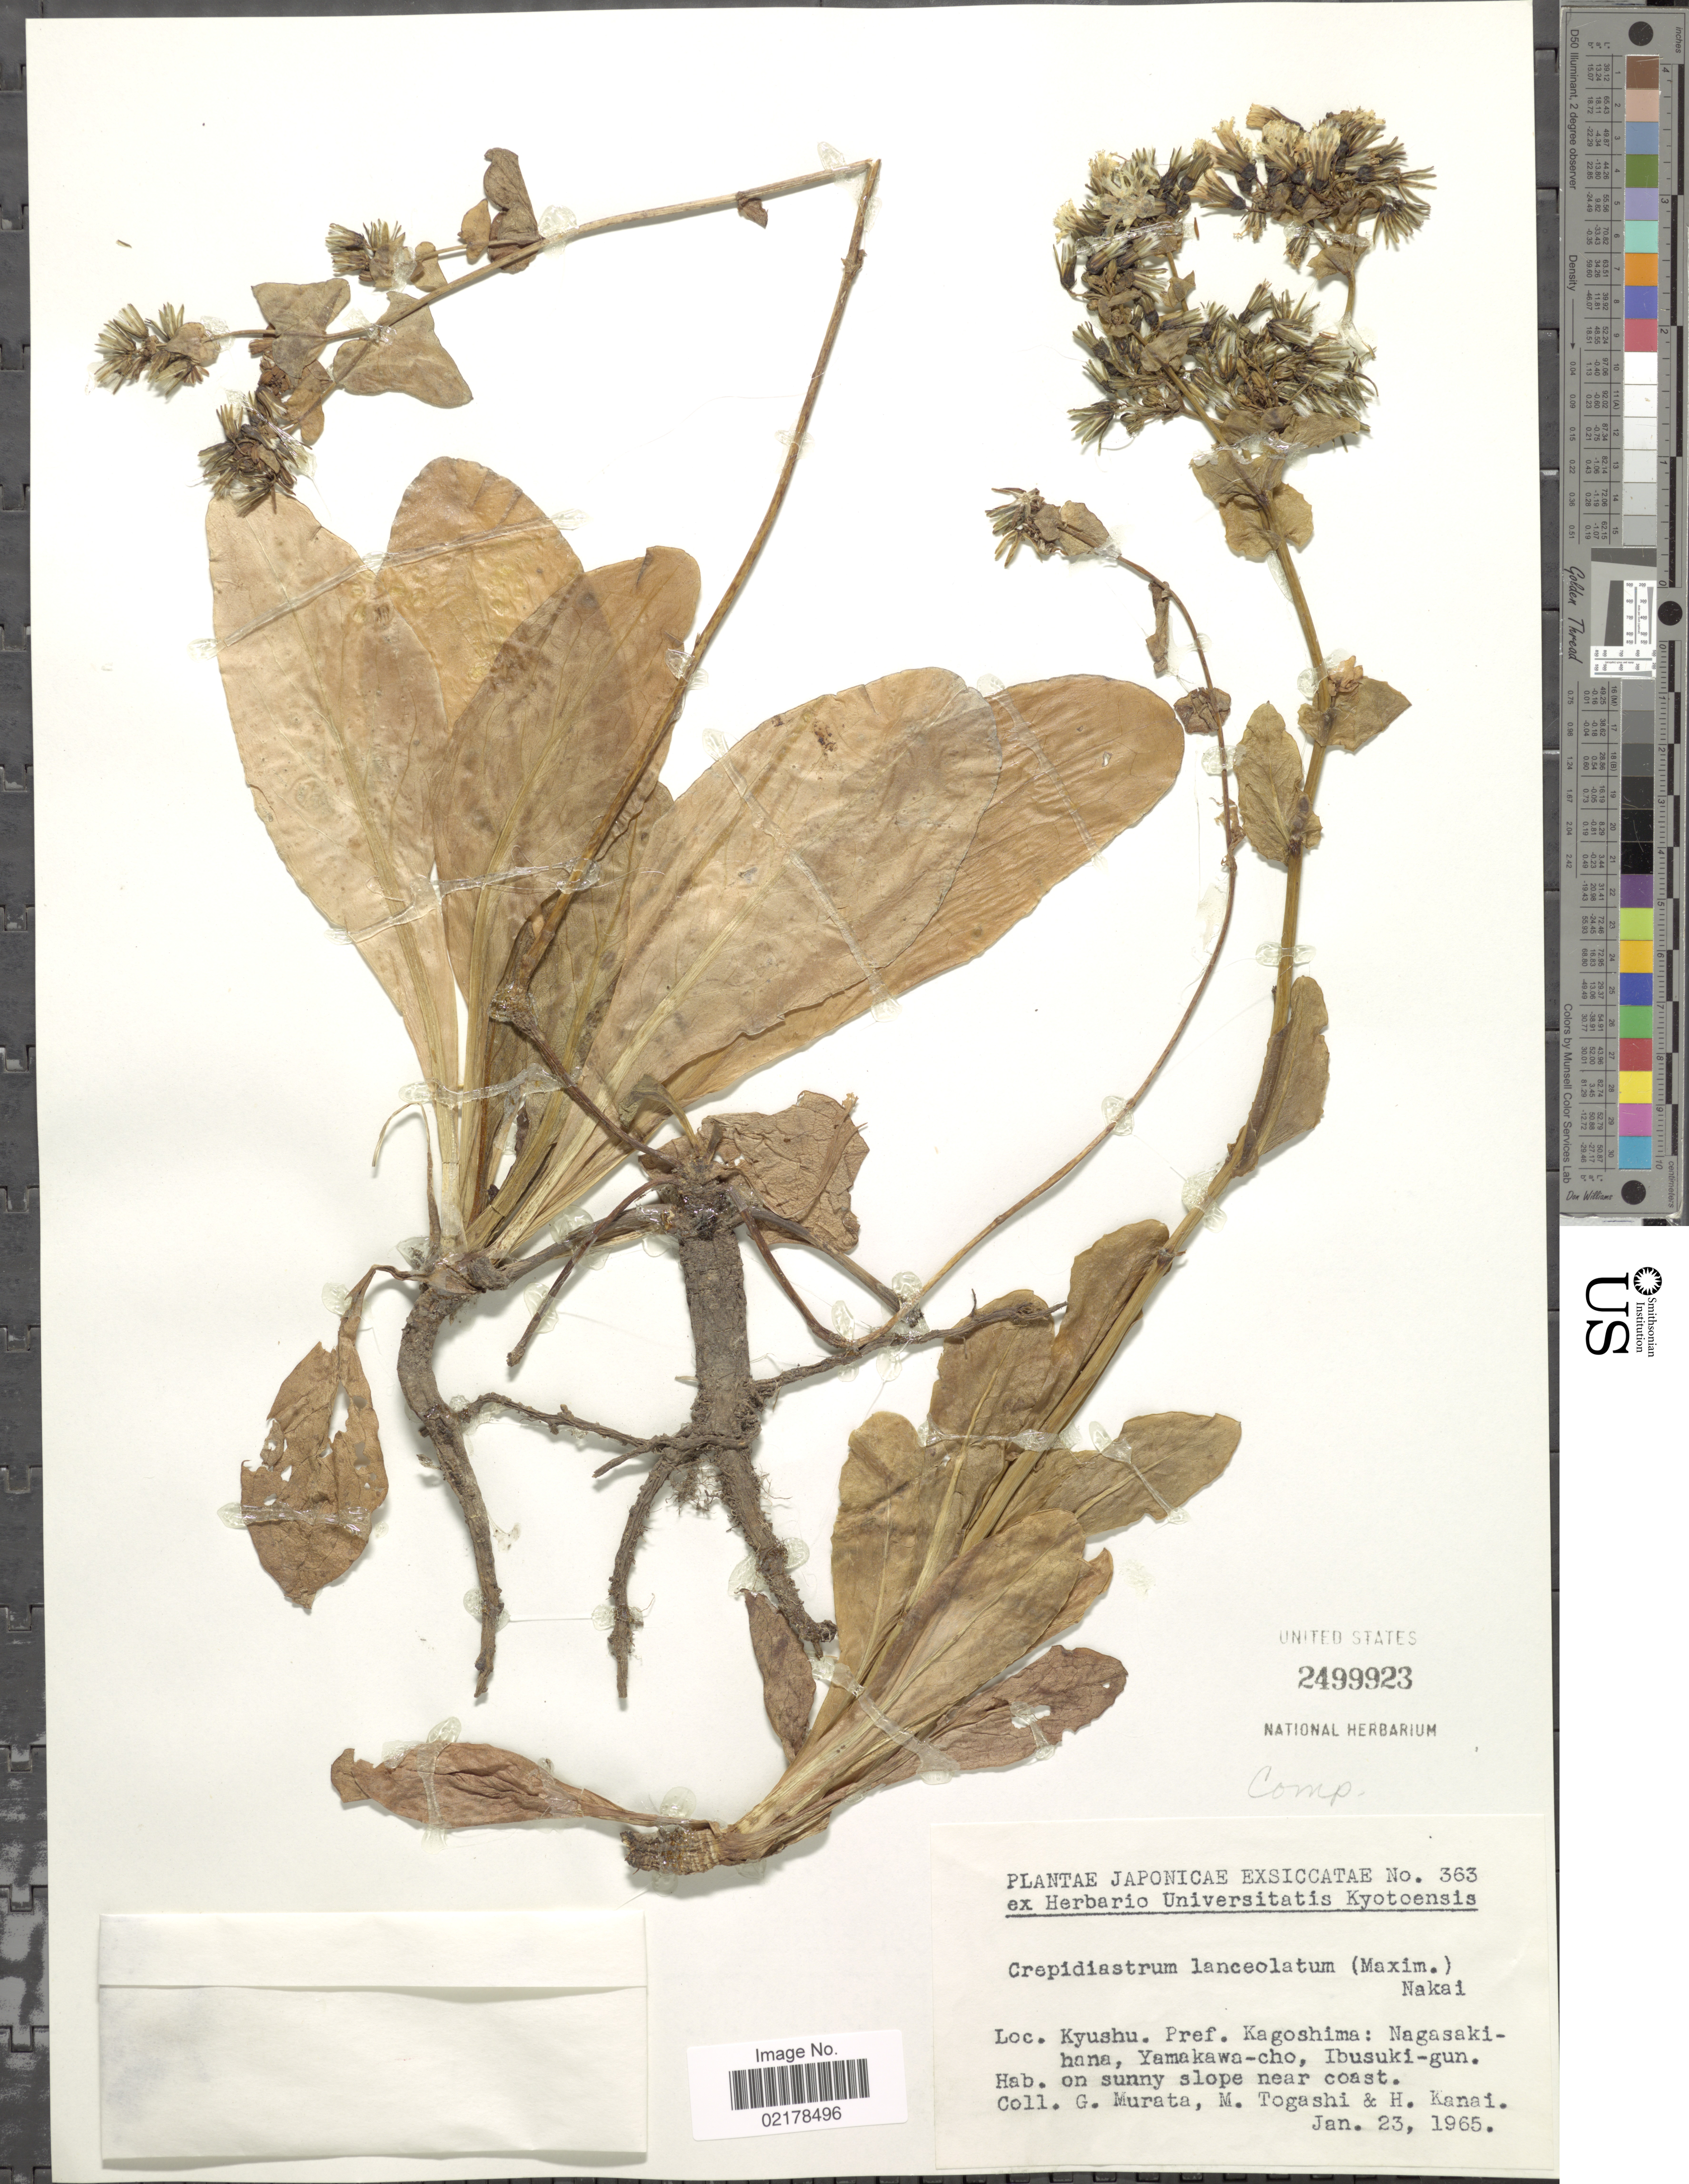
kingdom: Plantae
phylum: Tracheophyta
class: Magnoliopsida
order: Asterales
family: Asteraceae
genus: Crepidiastrum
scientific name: Crepidiastrum lanceolatum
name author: (Houtt.) Nakai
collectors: G. Murata, M. Togashi & H. Kanai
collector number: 363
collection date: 1965-01-23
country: Japan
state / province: Kagosima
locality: Kyushu: Nagasakihana, Yamakawa-cho, Ibusuki-gun, on sunny slope near coast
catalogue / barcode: US 2499923